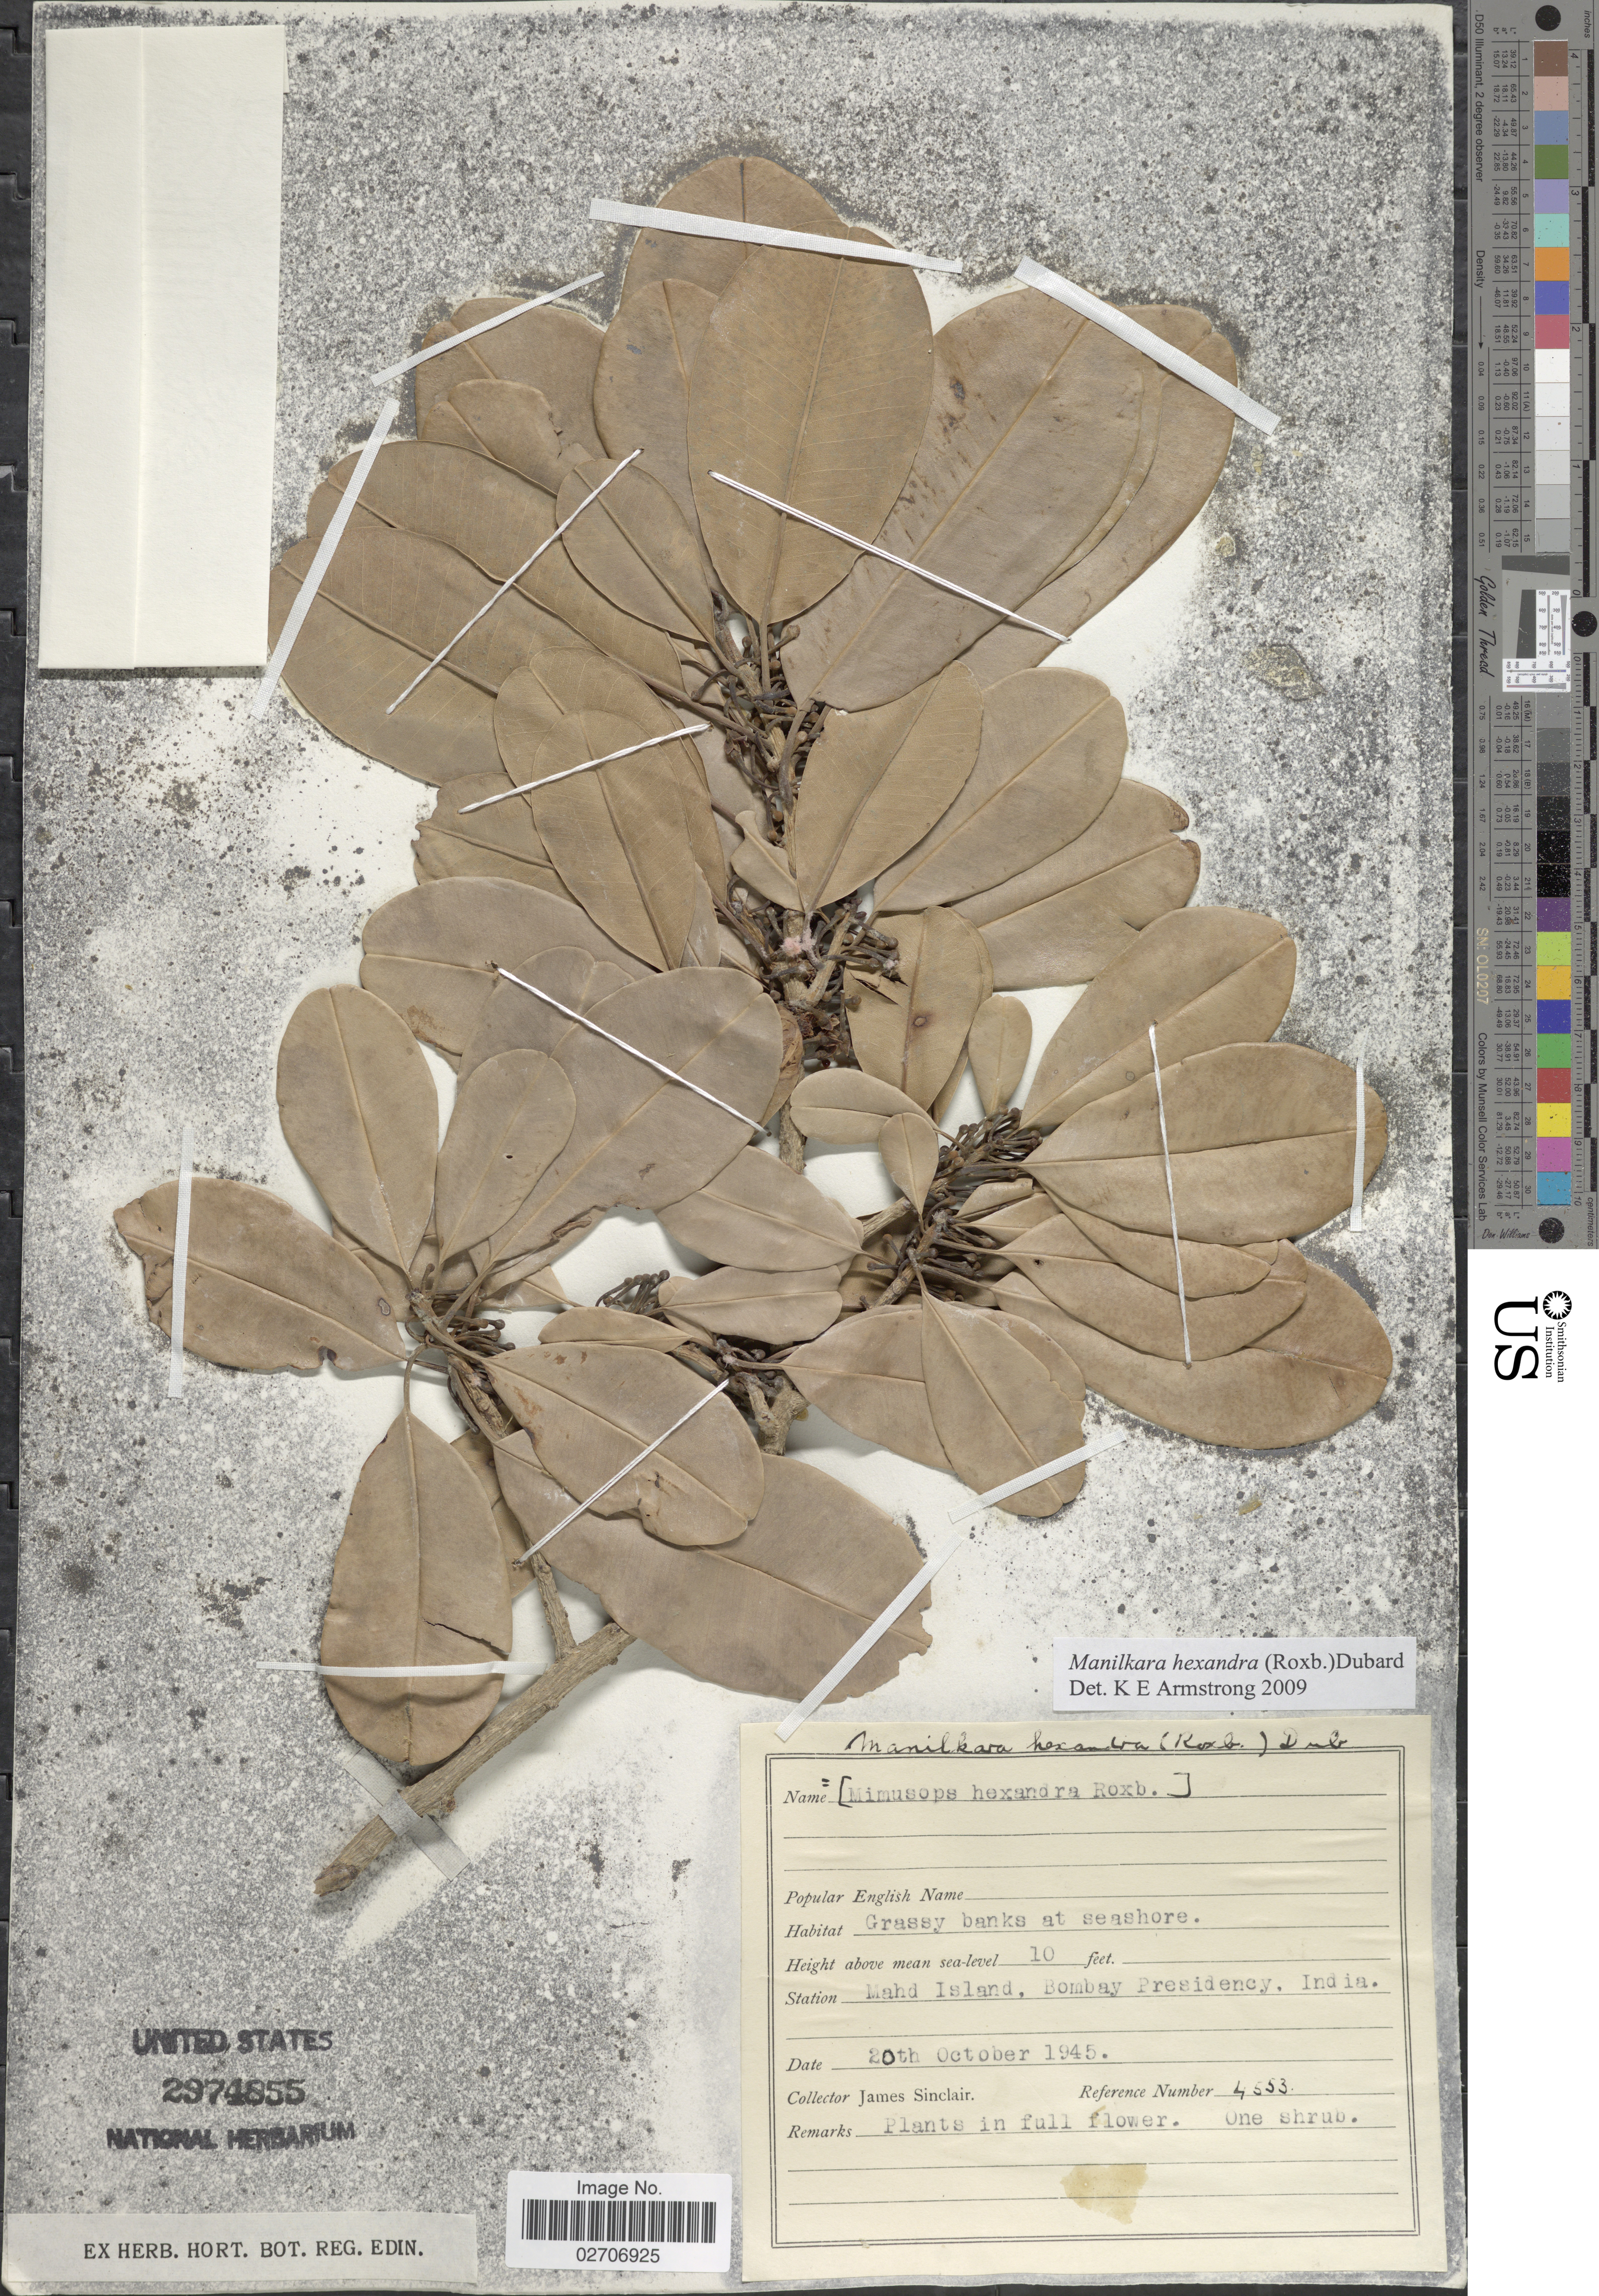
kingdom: Plantae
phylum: Tracheophyta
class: Magnoliopsida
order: Ericales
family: Sapotaceae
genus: Manilkara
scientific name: Manilkara hexandra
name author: (Roxb.) Dubard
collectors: J. Sinclair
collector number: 4553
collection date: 1945-10-20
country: India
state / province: Maharashtra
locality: Madh Island, Bombay Presidency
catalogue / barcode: US 2974855